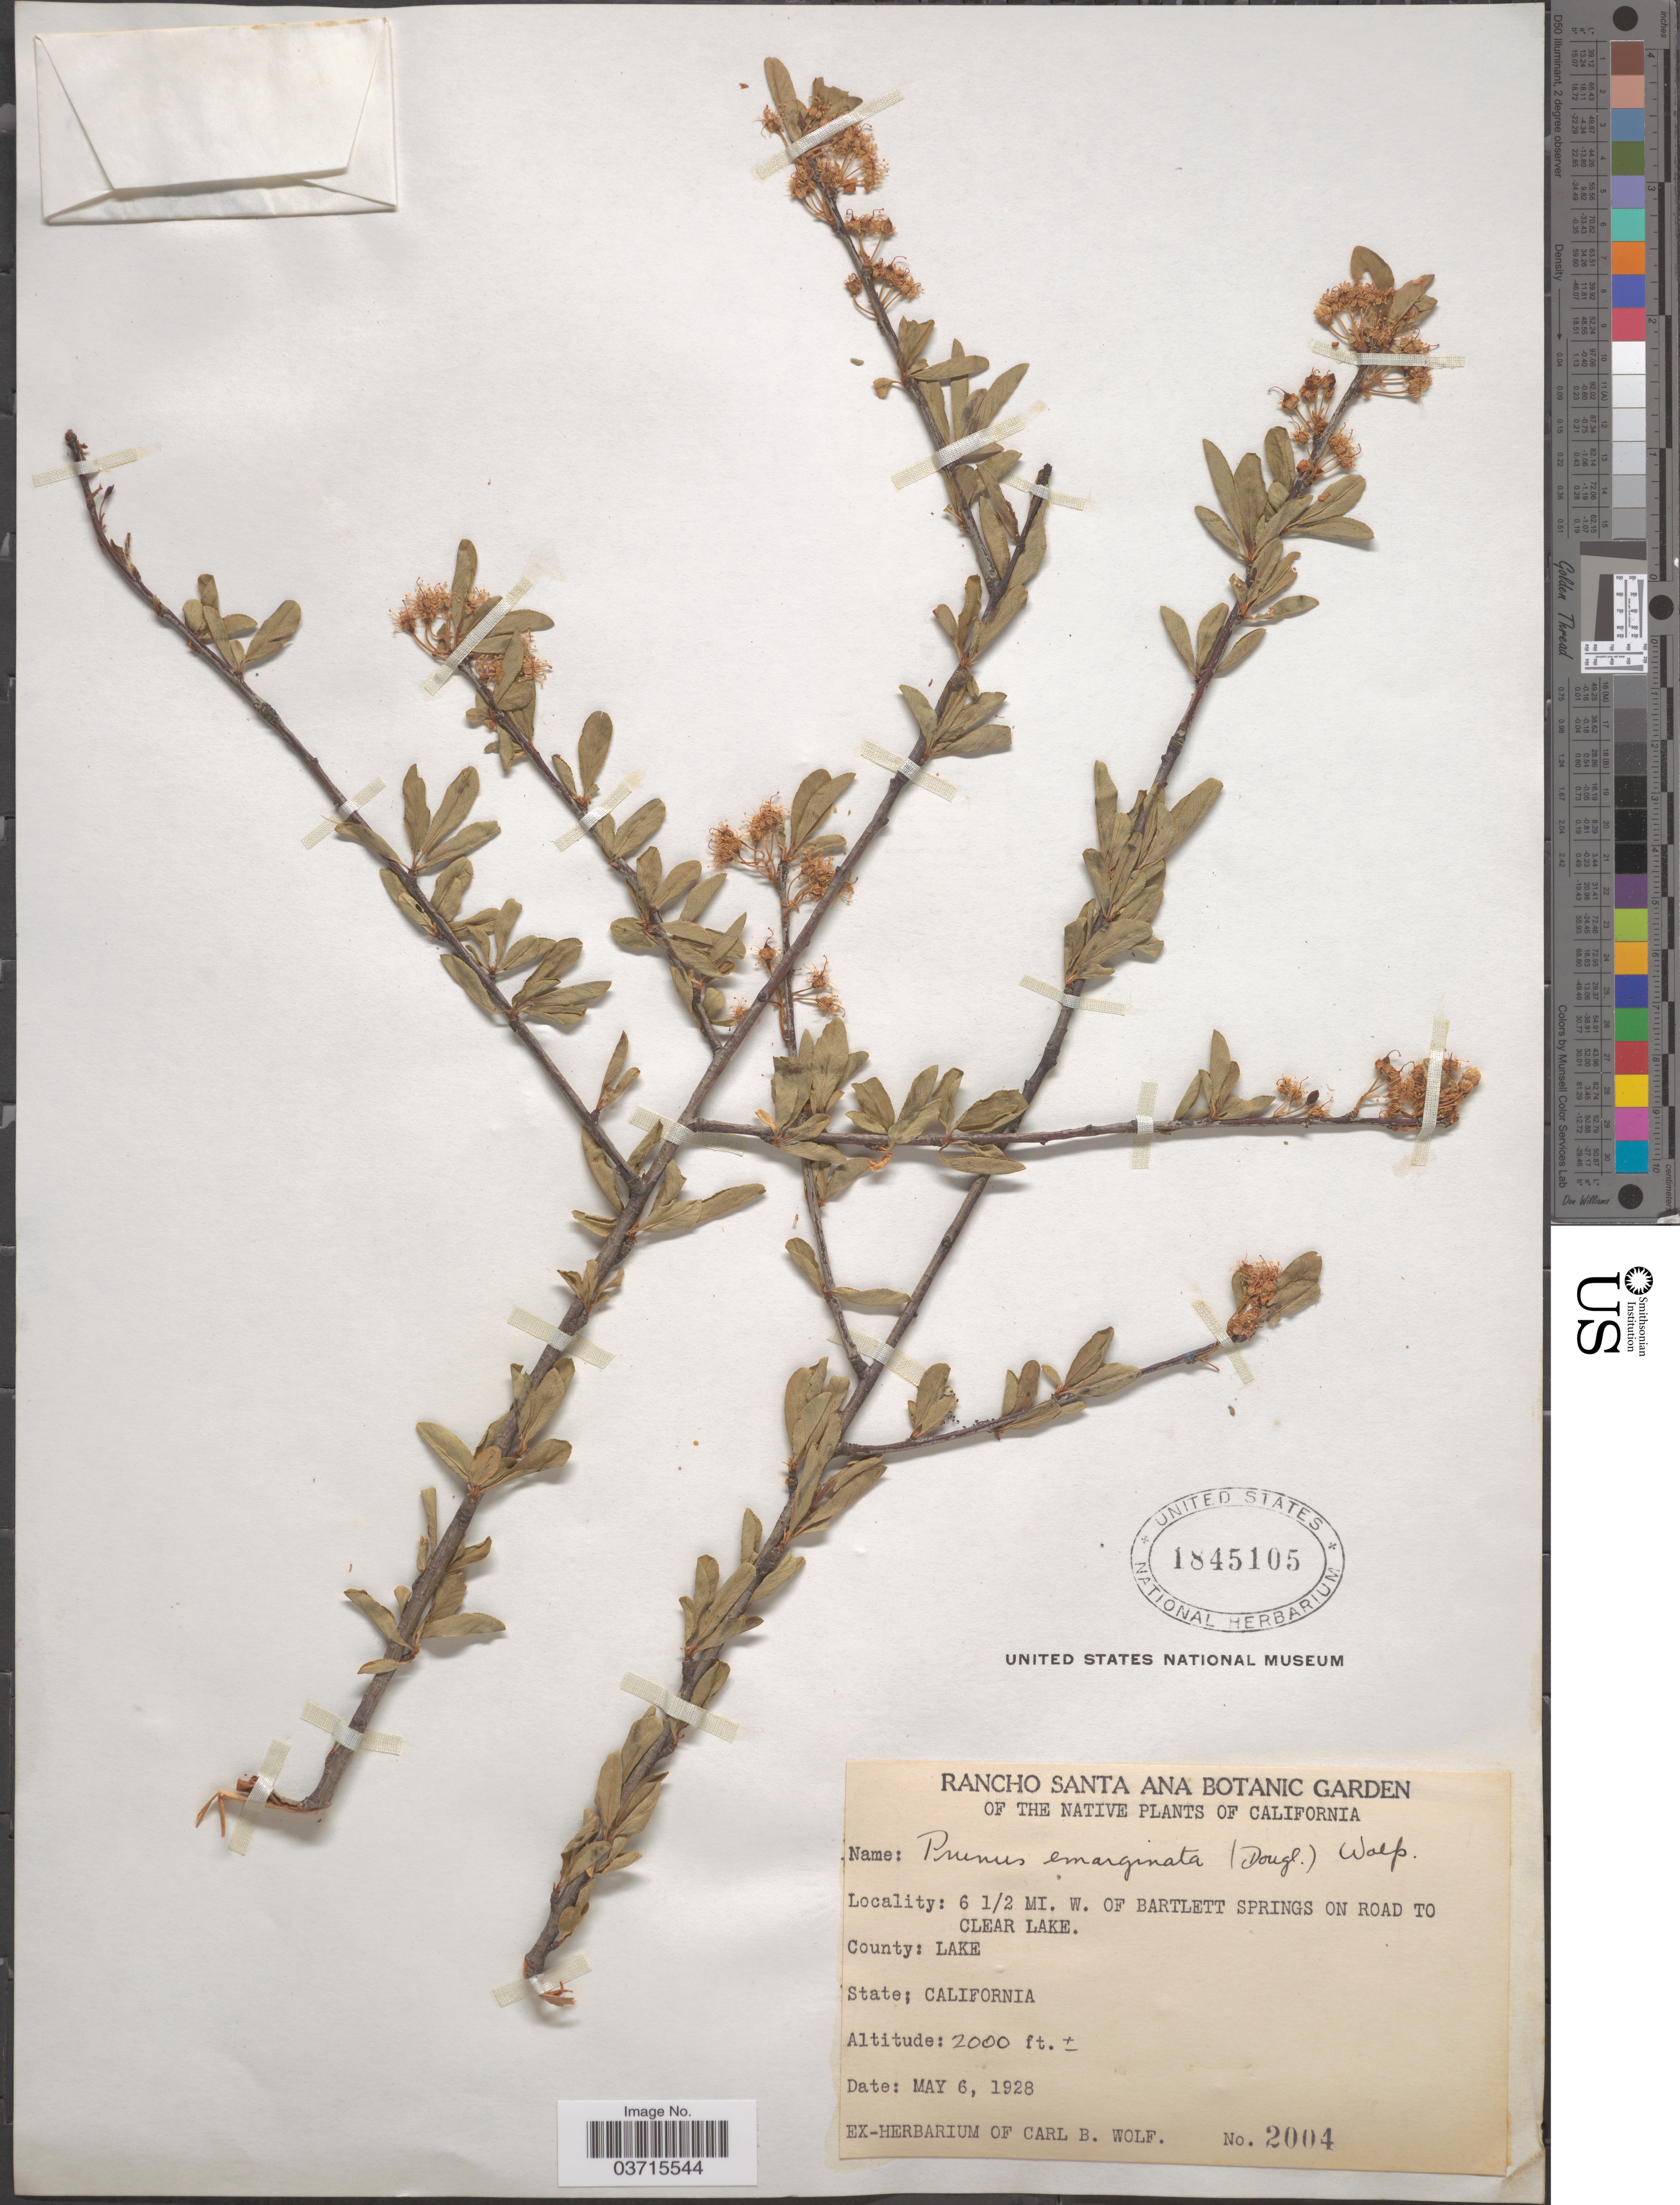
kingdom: Plantae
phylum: Tracheophyta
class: Magnoliopsida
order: Rosales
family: Rosaceae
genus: Prunus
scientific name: Prunus emarginata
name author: (Douglas ex Hook.) Eaton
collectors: ex herb. Carl B. Wolf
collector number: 2004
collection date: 1928-05-06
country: United States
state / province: California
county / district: Lake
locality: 6½ mi. W. of Bartlett Springs on road to Clear Lake. County: Lake.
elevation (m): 610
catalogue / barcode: US 1845105